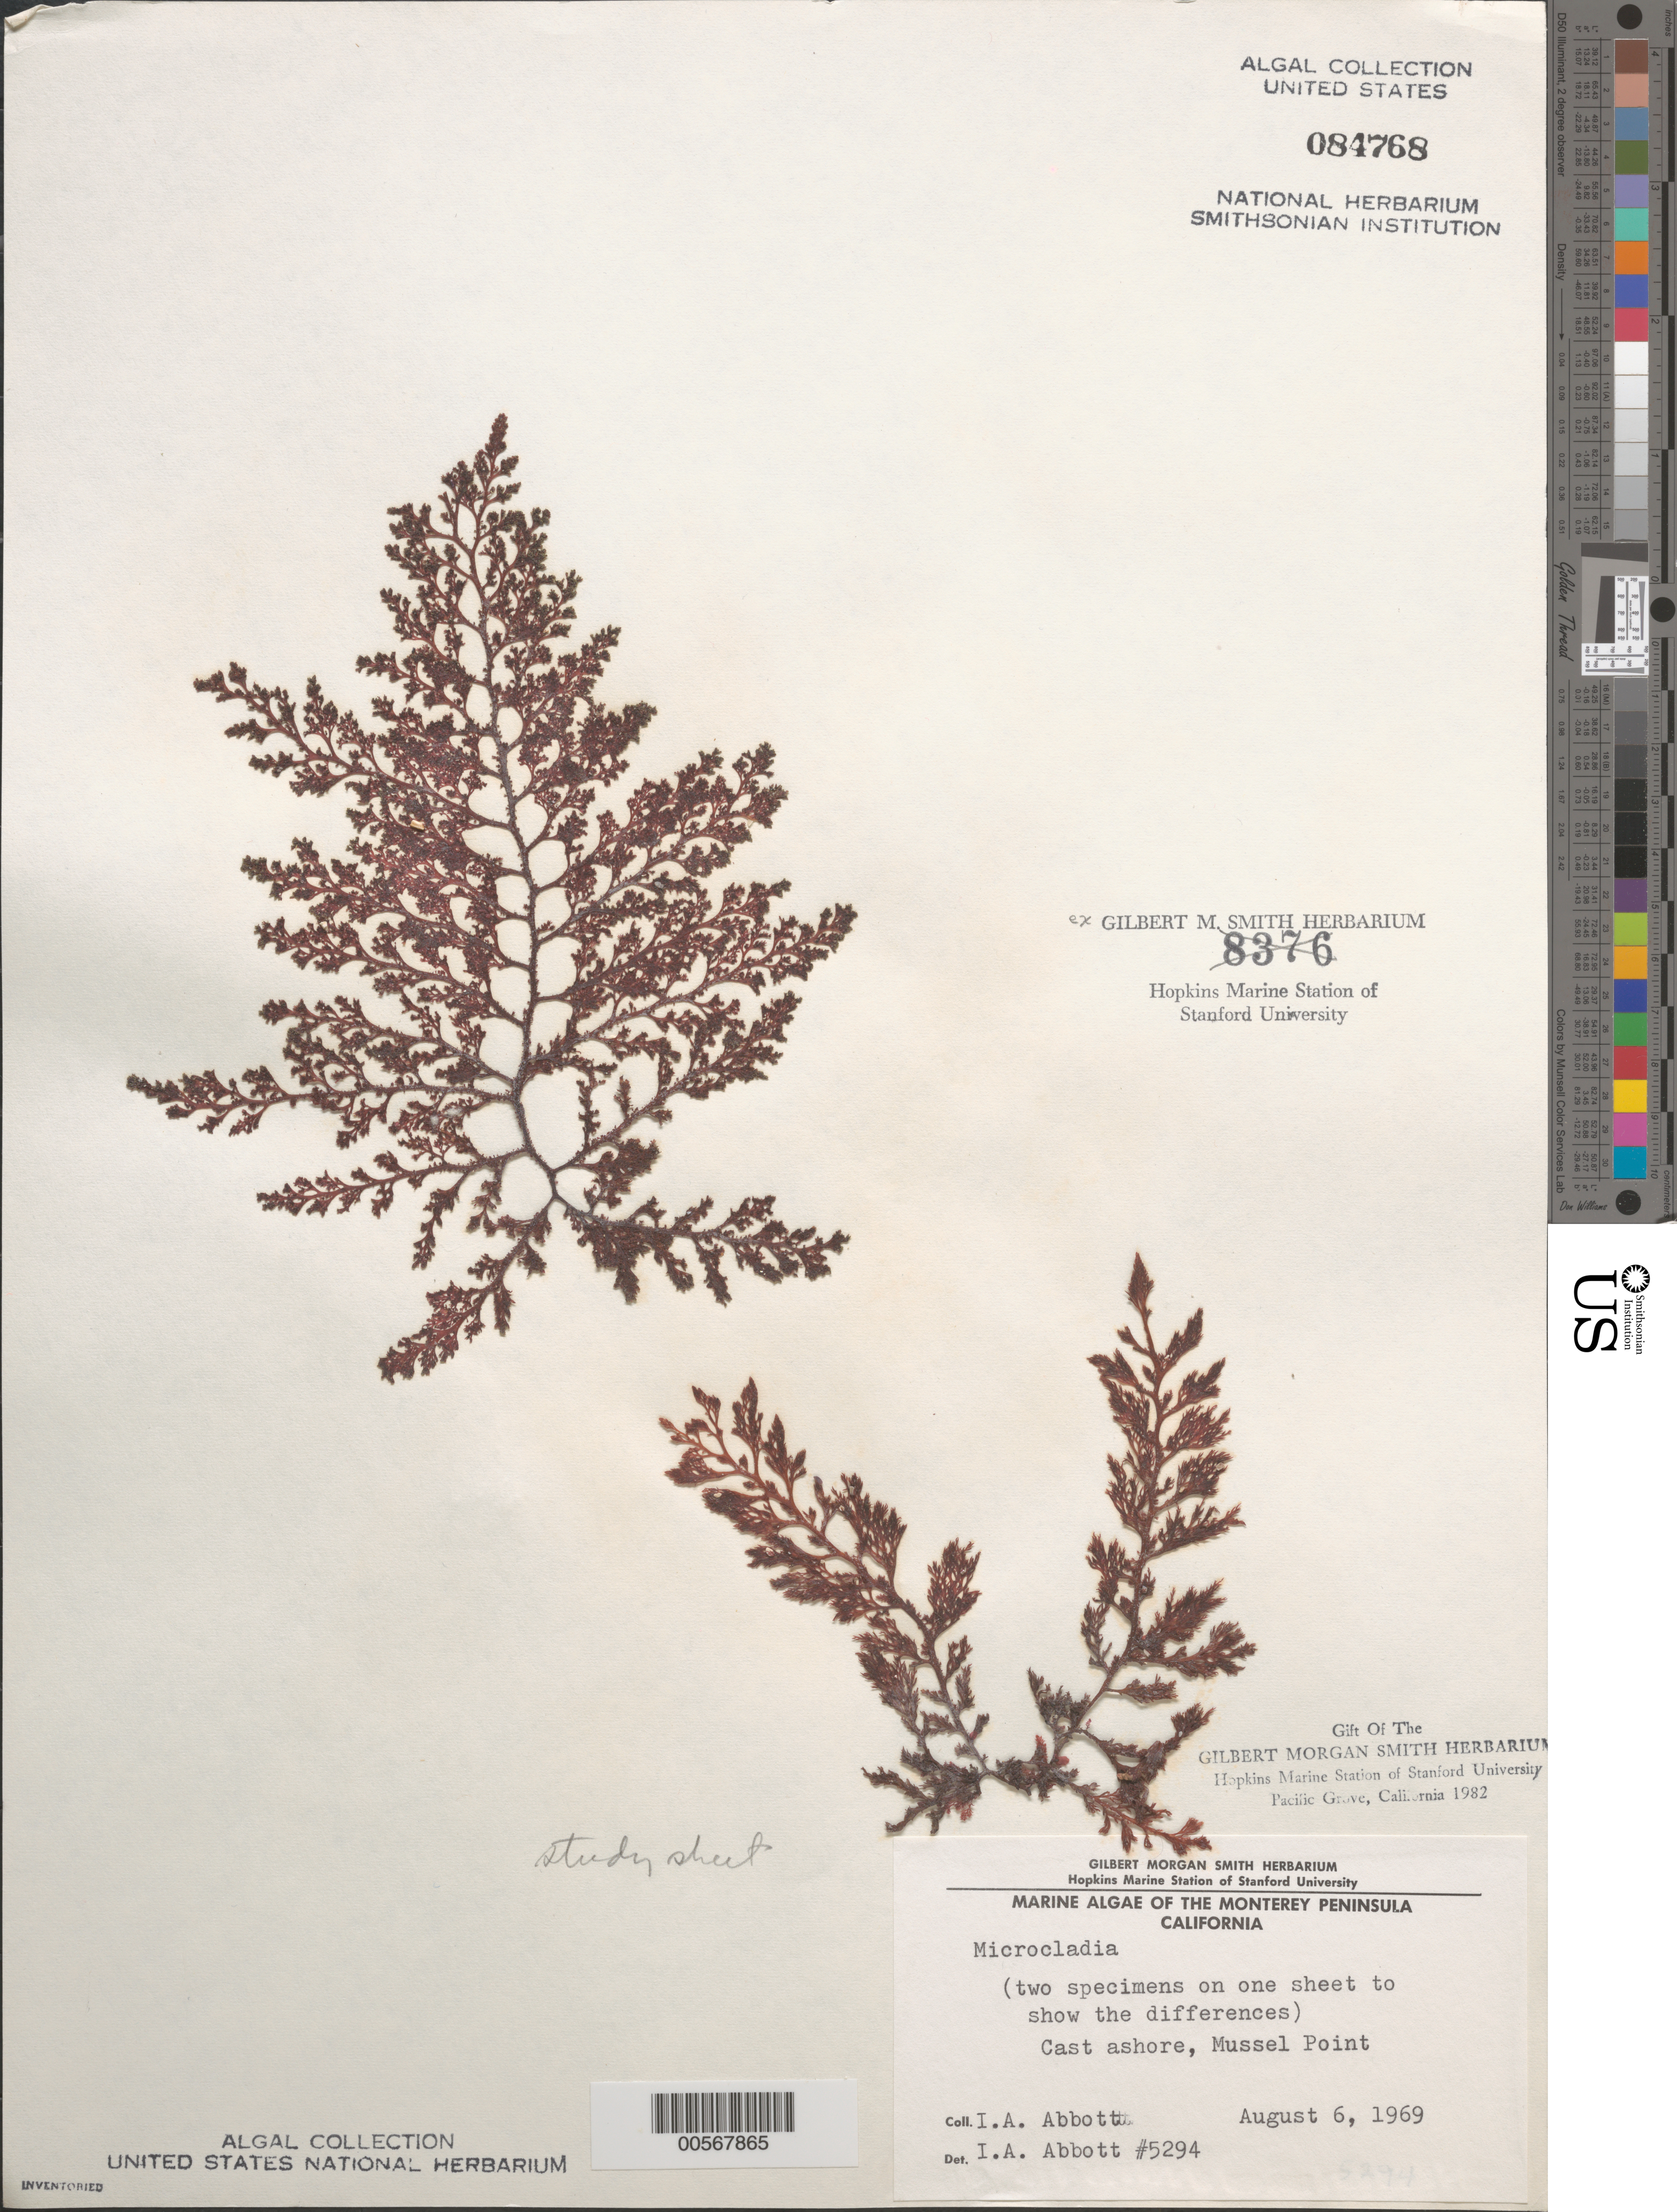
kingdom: Plantae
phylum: Rhodophyta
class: Florideophyceae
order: Ceramiales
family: Ceramiaceae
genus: Microcladia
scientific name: Microcladia sp.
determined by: Abbott, Isabella A.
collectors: I. A. Abbott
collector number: IAA 5294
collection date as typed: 06 Aug 1969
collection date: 1969-08-06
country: United States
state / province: California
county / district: Monterey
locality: Mussel Point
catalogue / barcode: US 84768